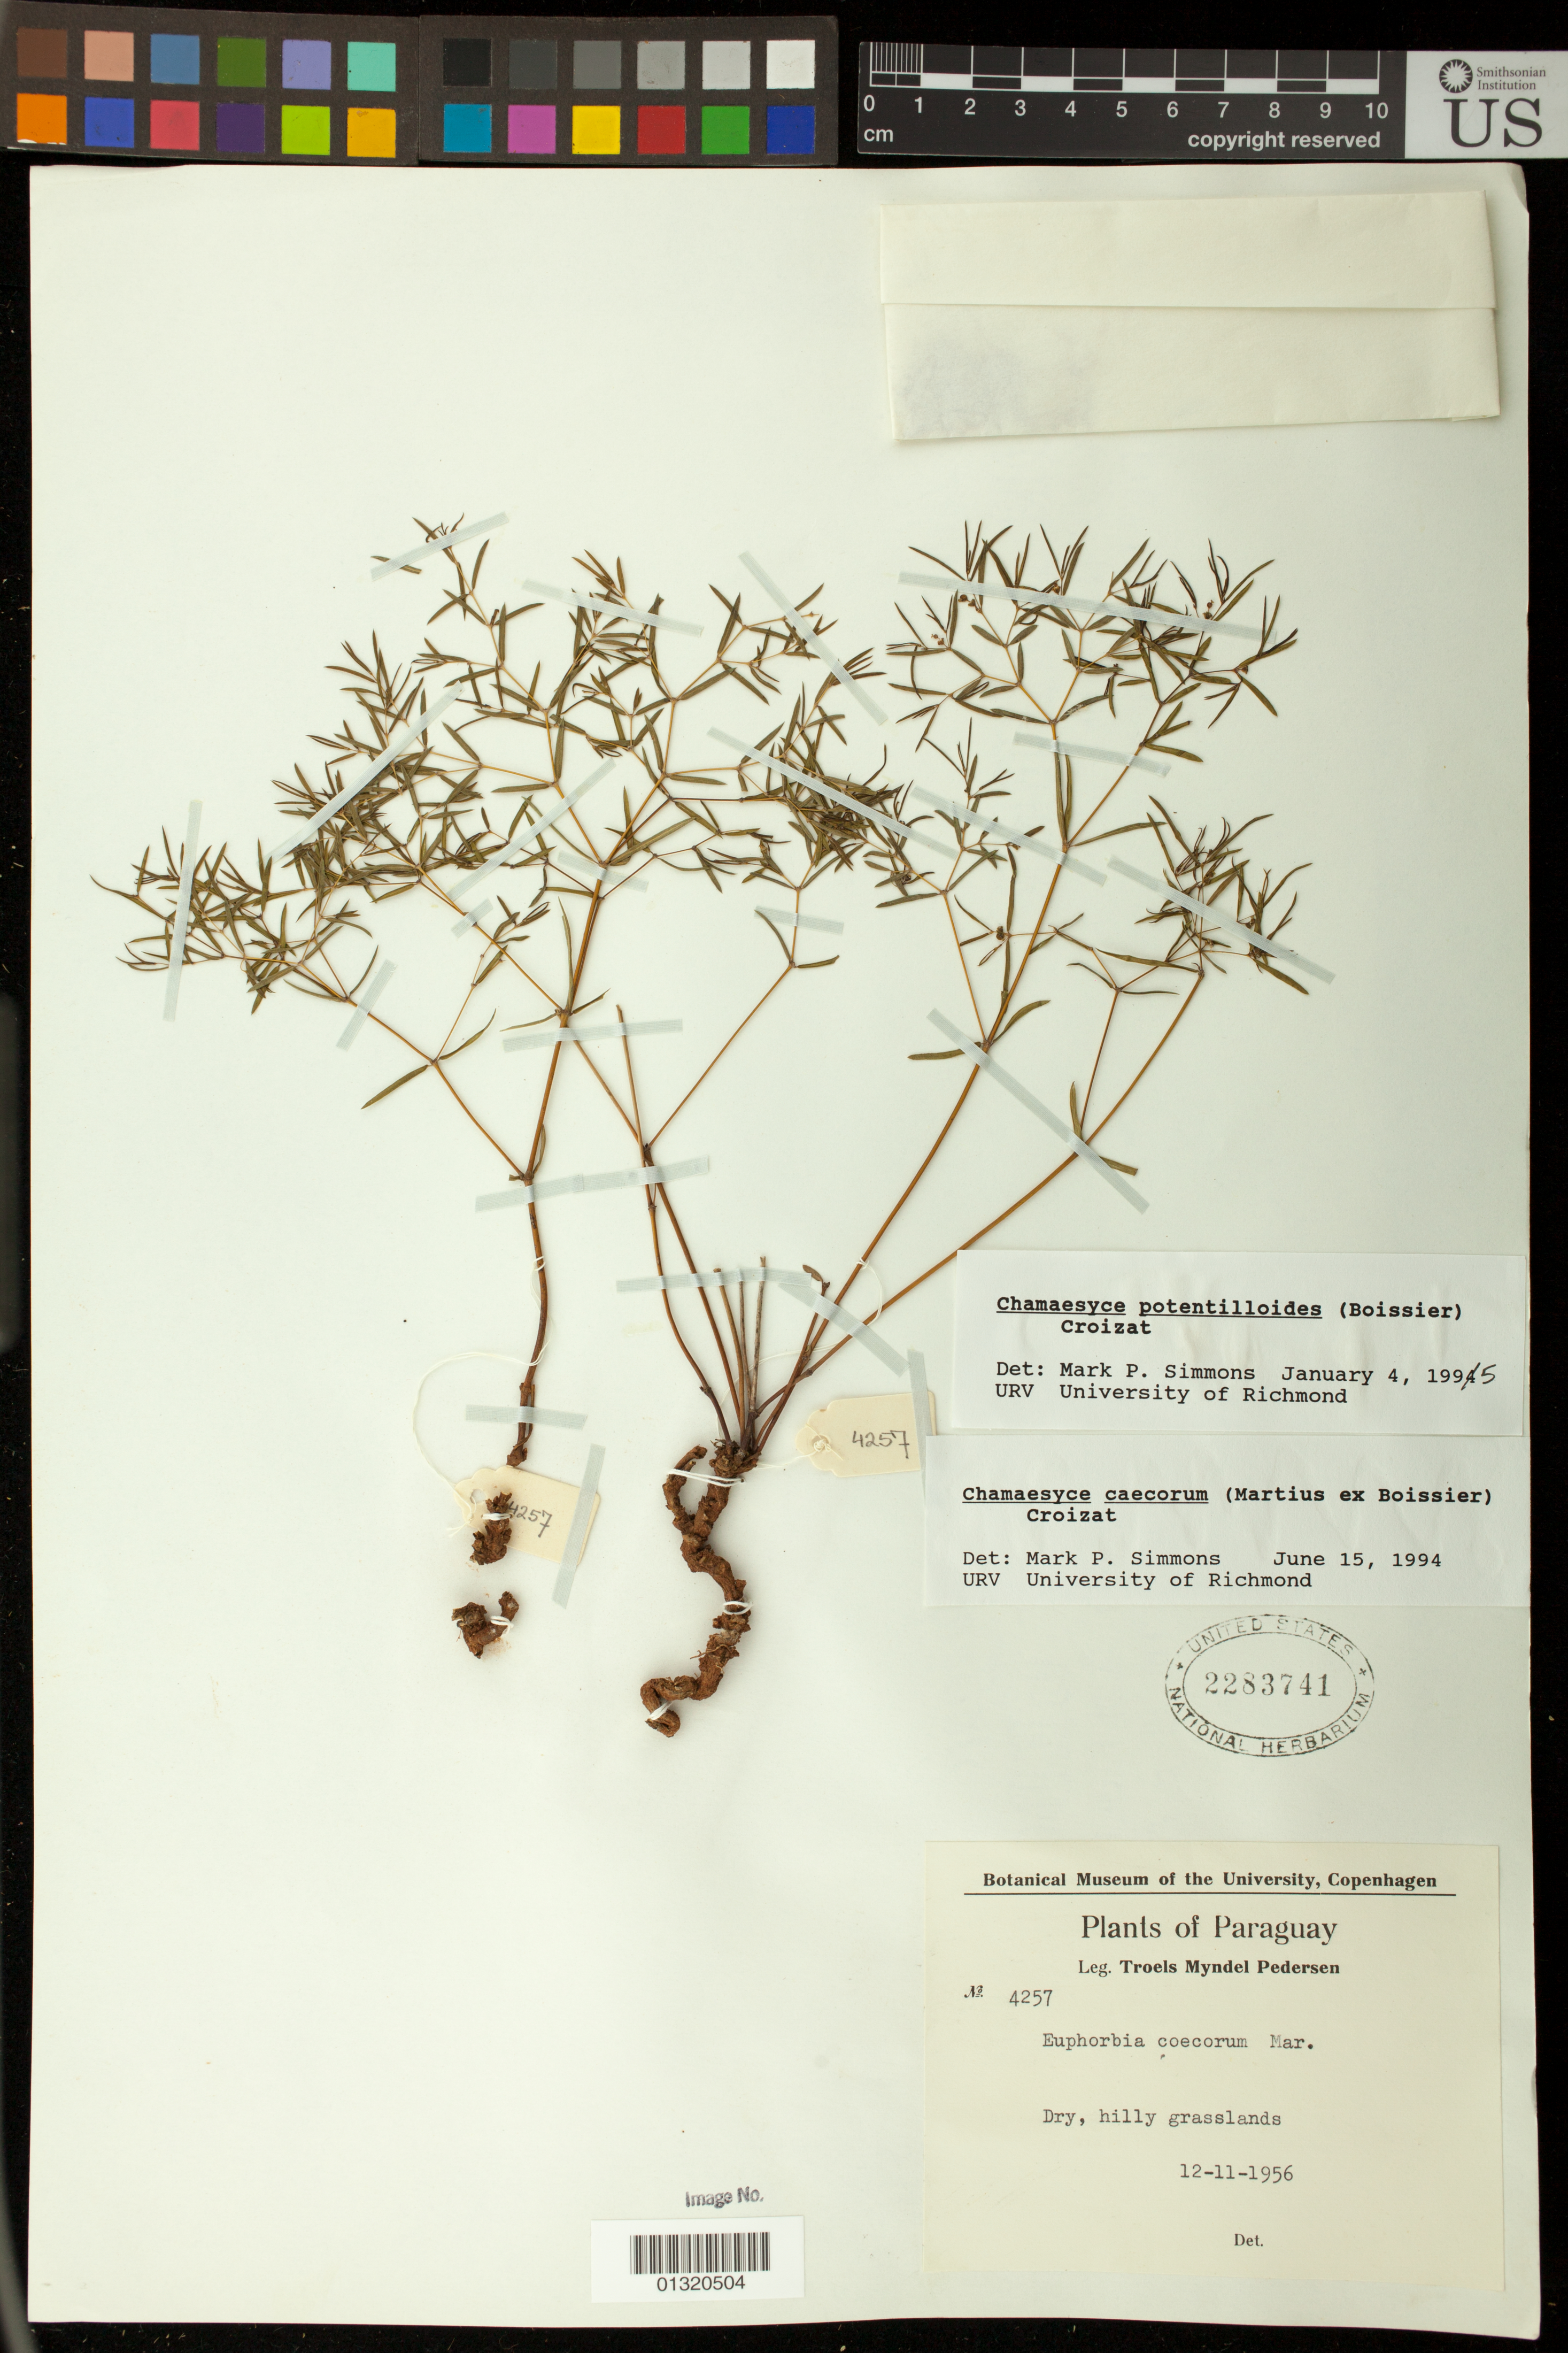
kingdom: Plantae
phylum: Tracheophyta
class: Magnoliopsida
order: Malpighiales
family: Euphorbiaceae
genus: Euphorbia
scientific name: Euphorbia potentilloides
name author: Boiss.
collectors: T. Pederson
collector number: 4257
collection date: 1956-11-12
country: Paraguay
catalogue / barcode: US 2283741